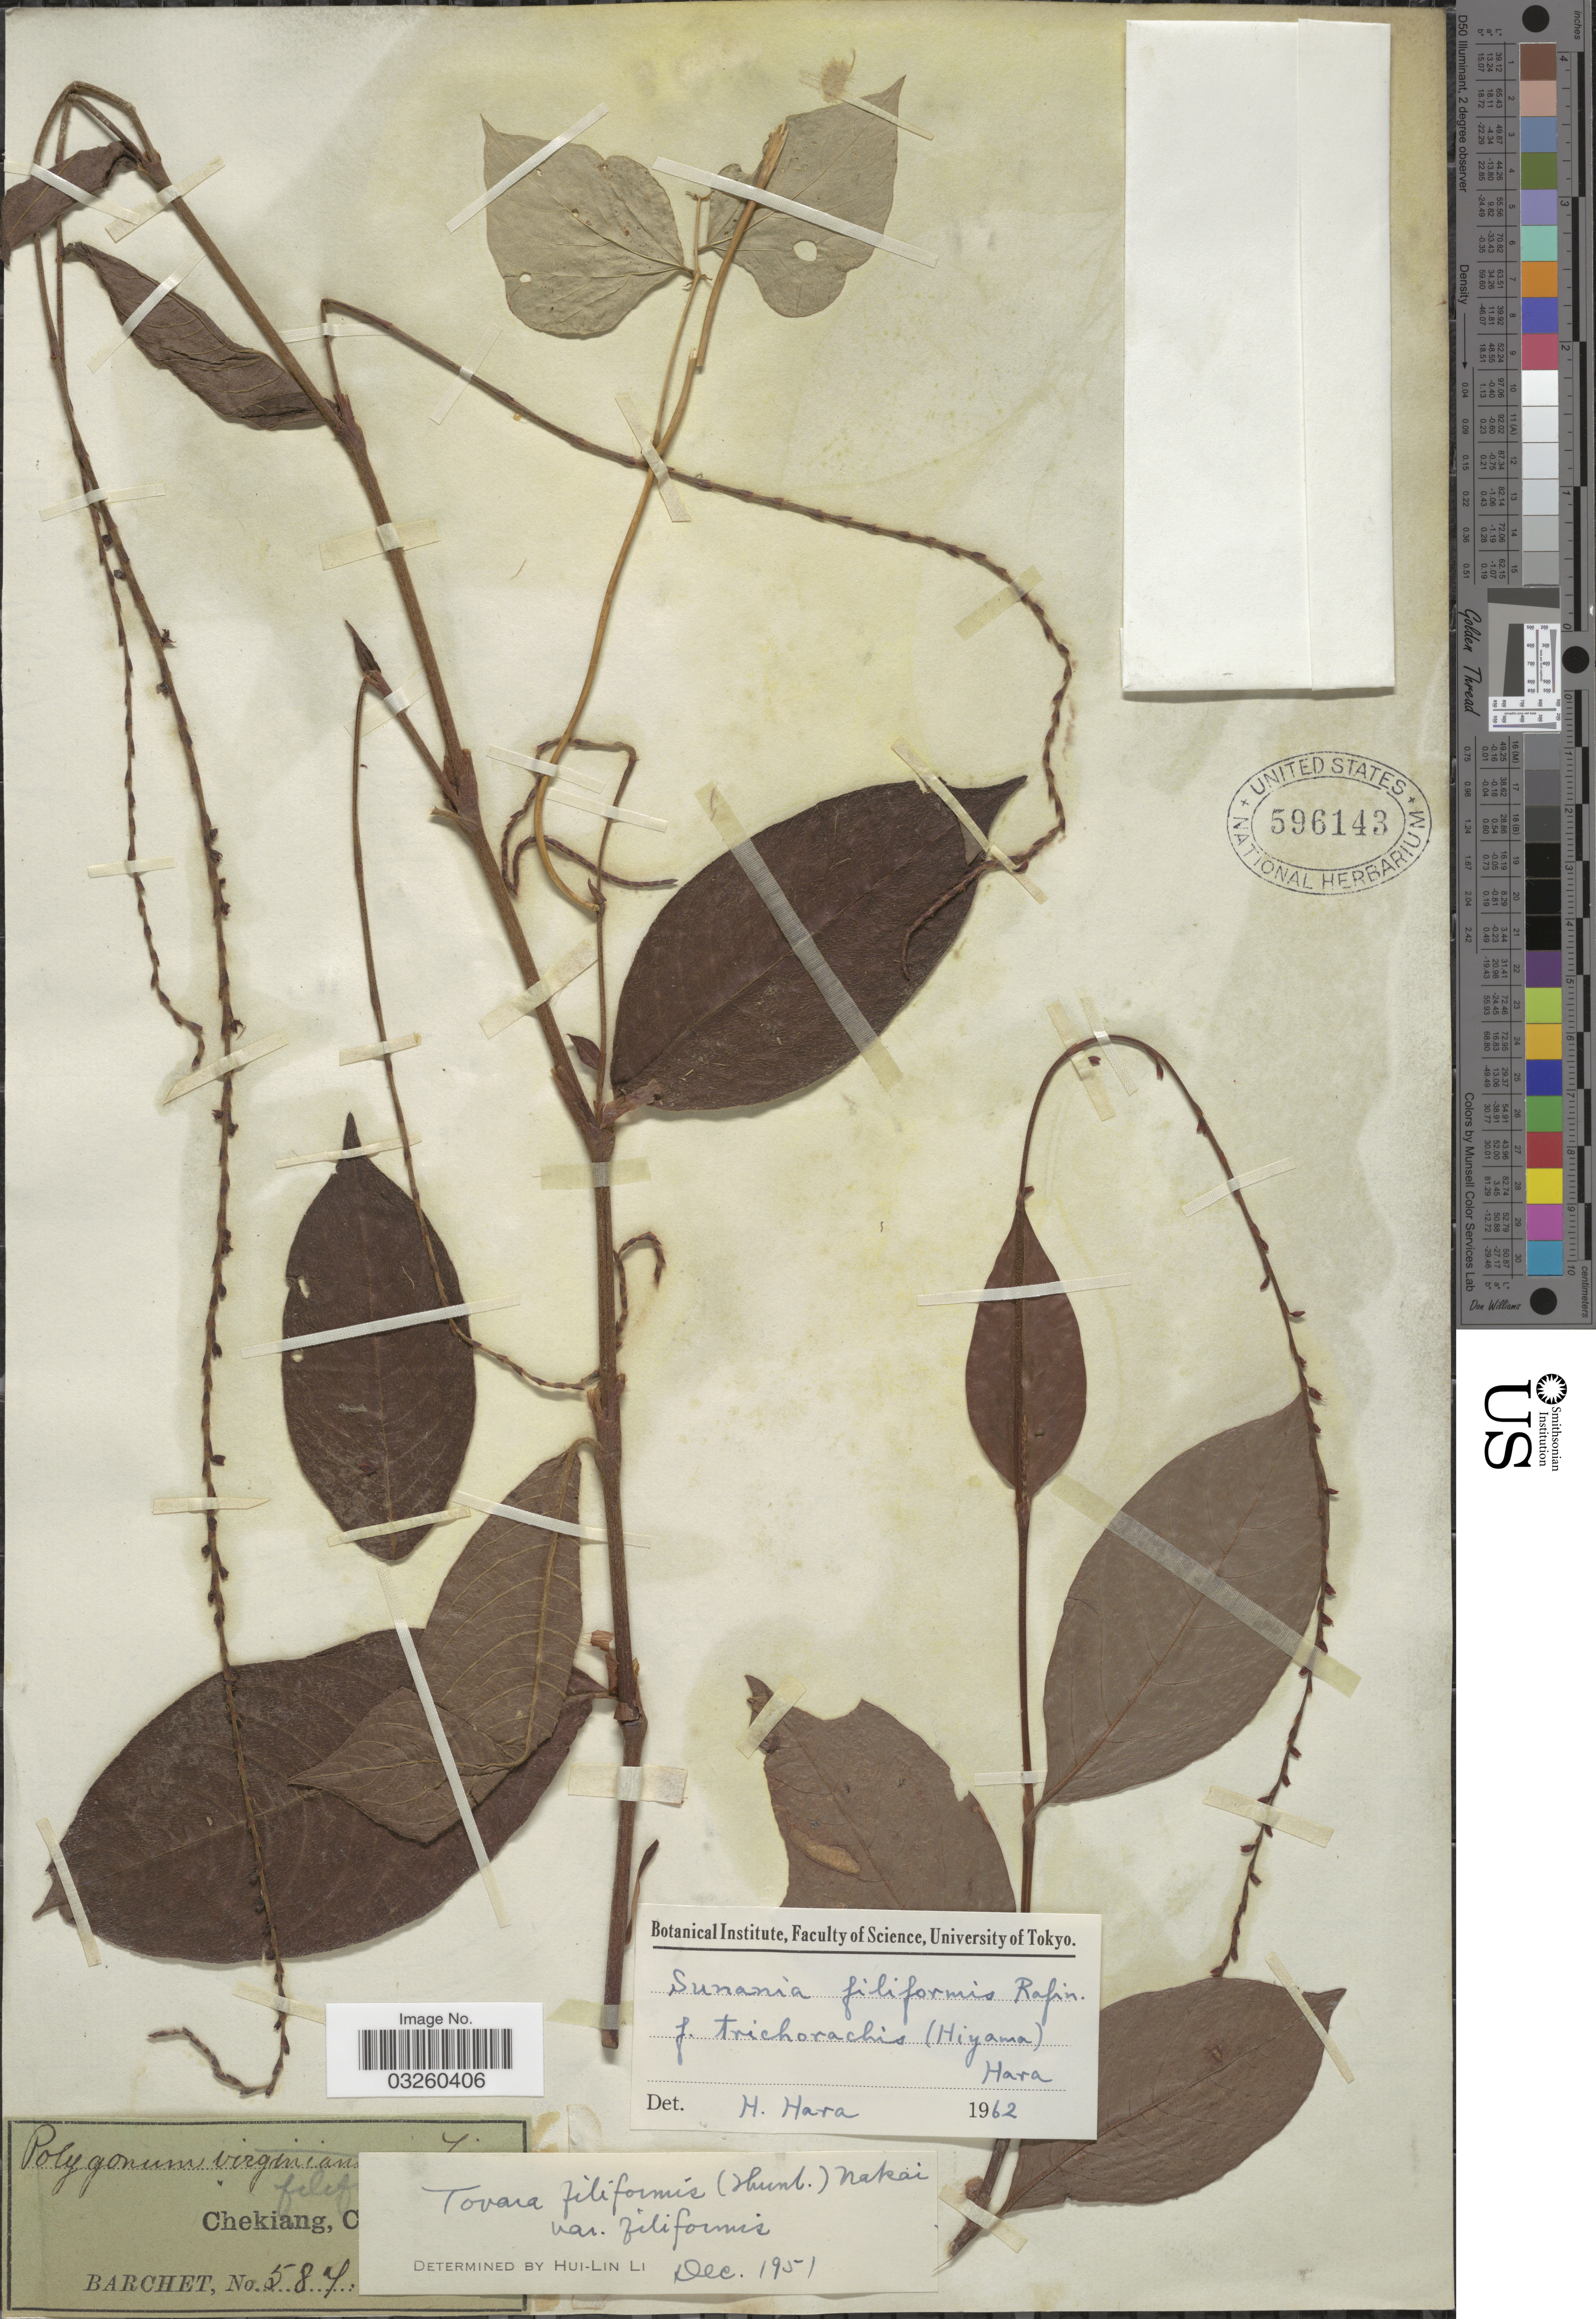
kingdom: Plantae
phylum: Tracheophyta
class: Magnoliopsida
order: Caryophyllales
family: Polygonaceae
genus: Persicaria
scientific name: Persicaria filiformis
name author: (Thunb.) Nakai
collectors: Barchet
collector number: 587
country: China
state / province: Zhejiang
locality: Chekiang.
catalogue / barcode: US 596143